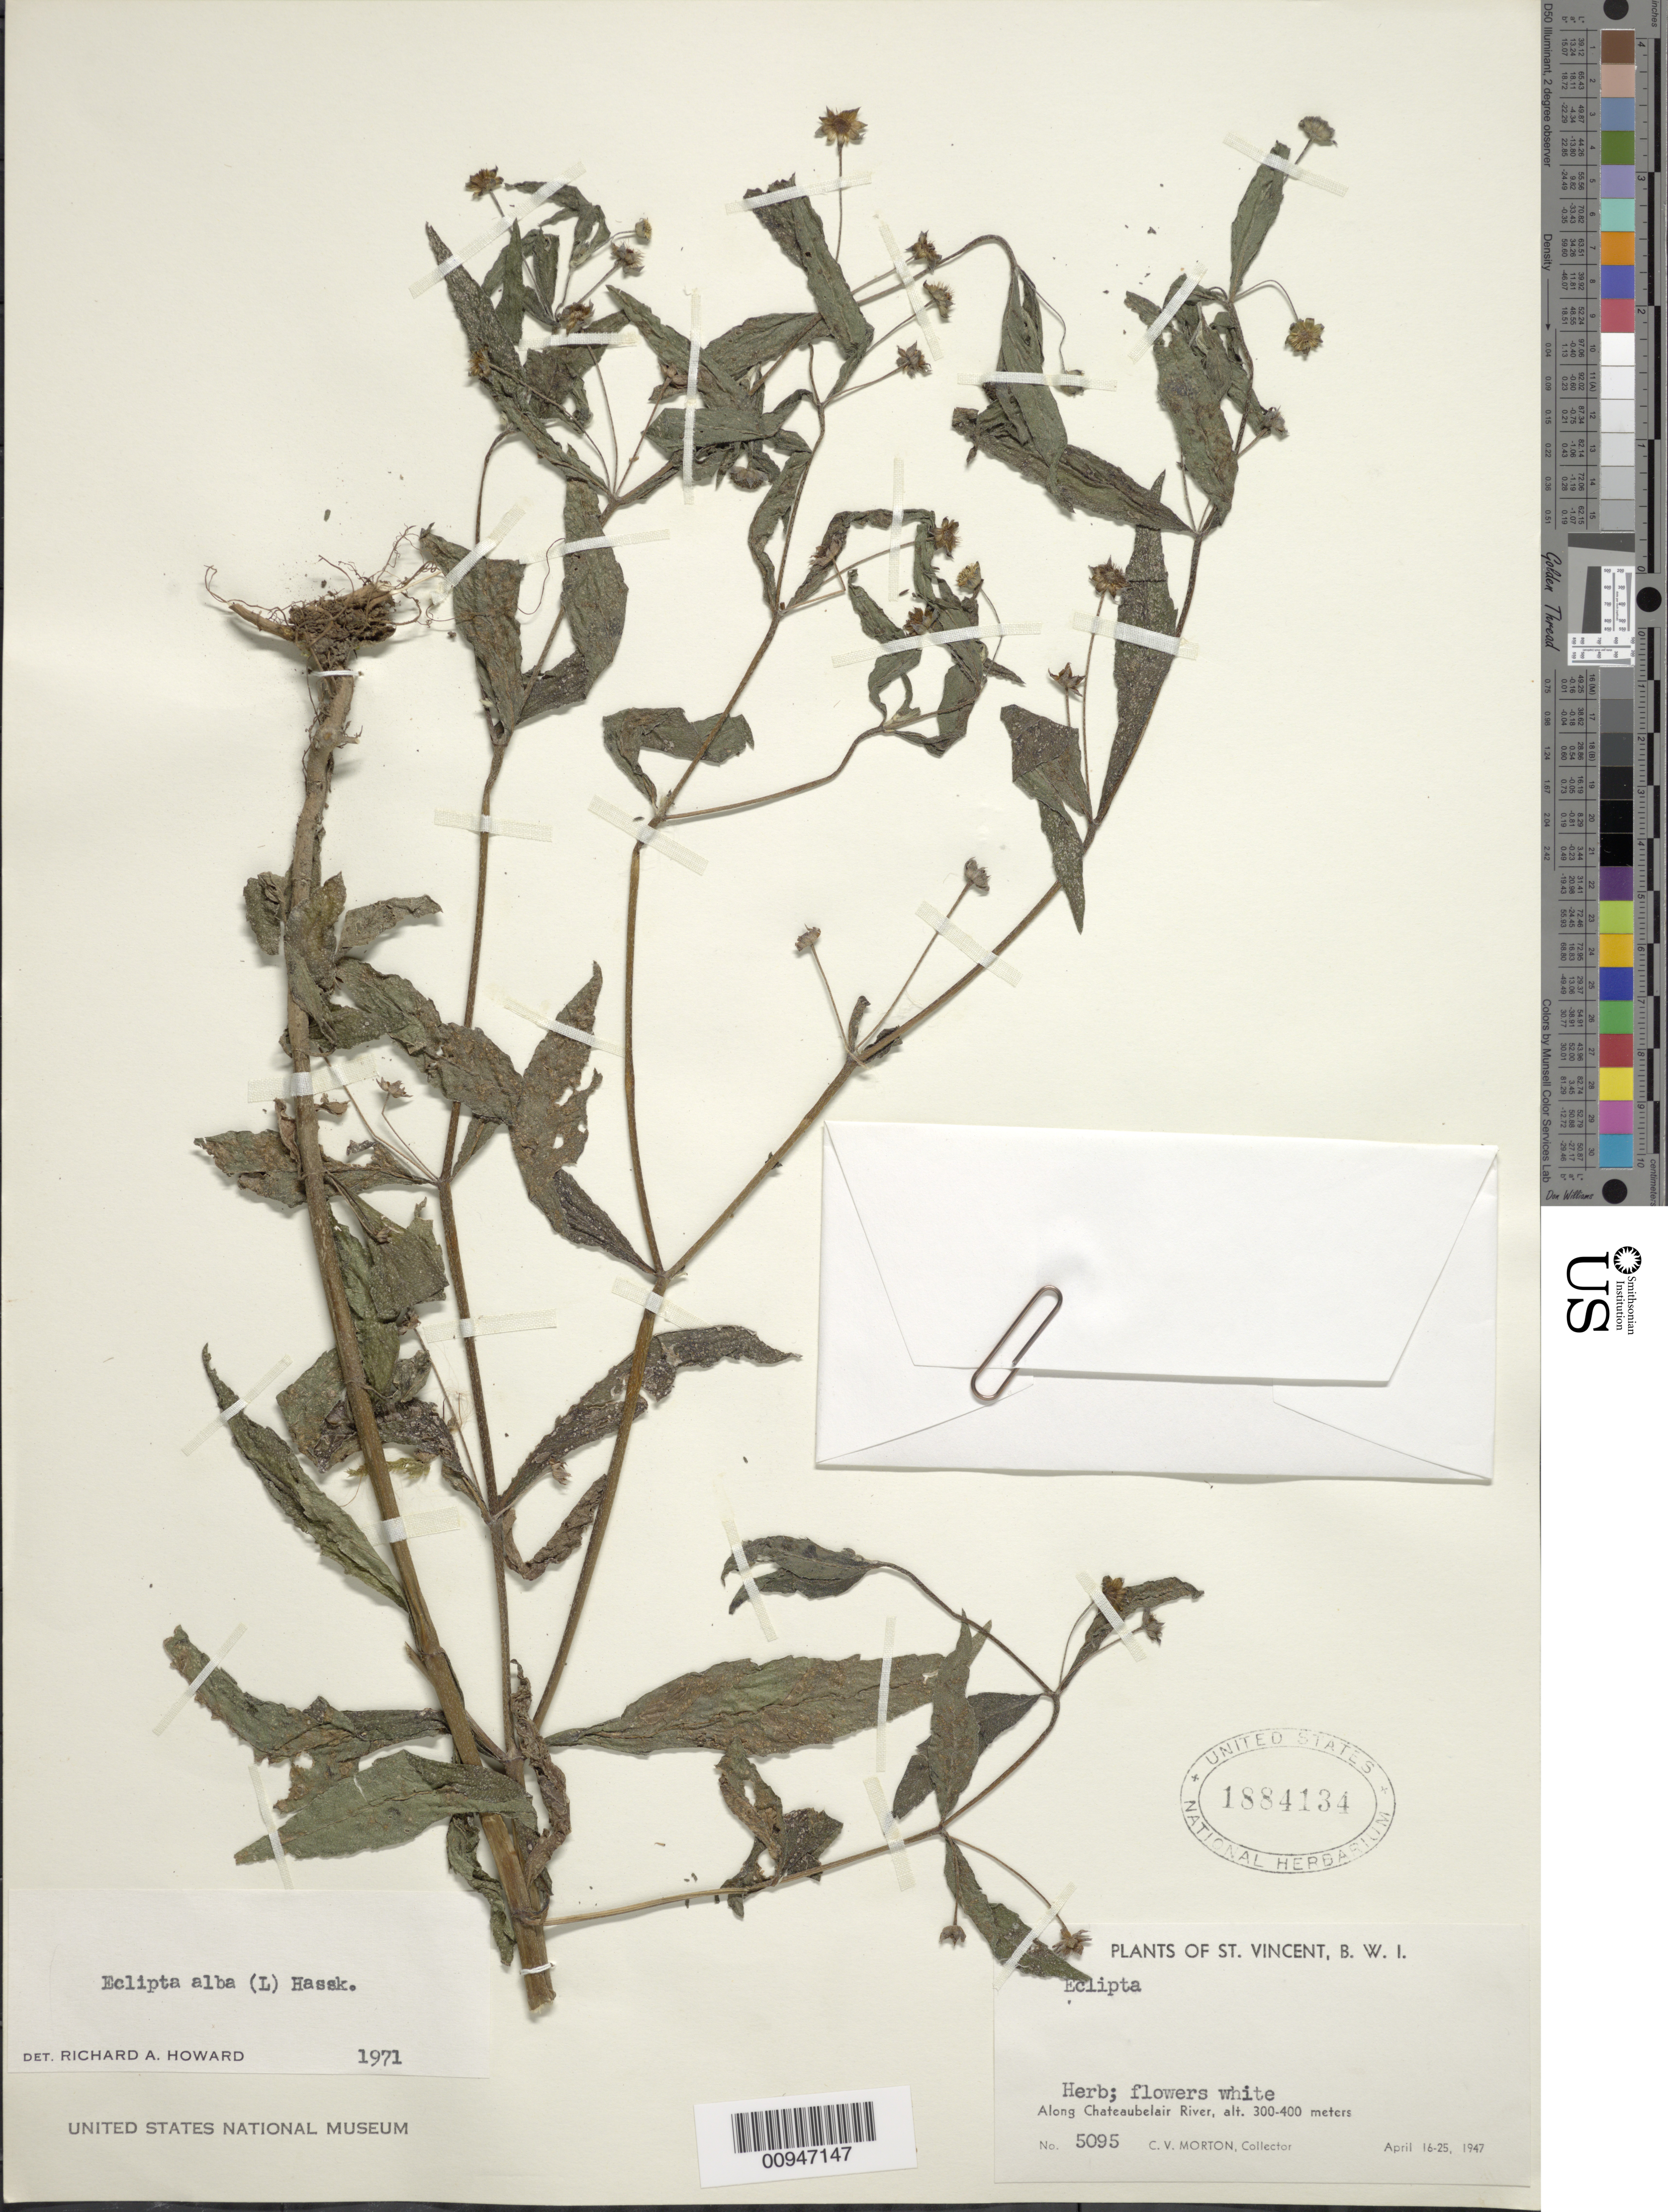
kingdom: Plantae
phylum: Tracheophyta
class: Magnoliopsida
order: Asterales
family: Asteraceae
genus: Eclipta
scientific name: Eclipta alba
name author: (L.) Hassk.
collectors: C. V. Morton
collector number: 5095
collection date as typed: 16 Apr 1947 to 25 Apr 1947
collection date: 1947-04-16/1947-04-25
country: St. Vincent - Grenadines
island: St. Vincent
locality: Along Chateaubelair River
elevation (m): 300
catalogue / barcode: US 1884134